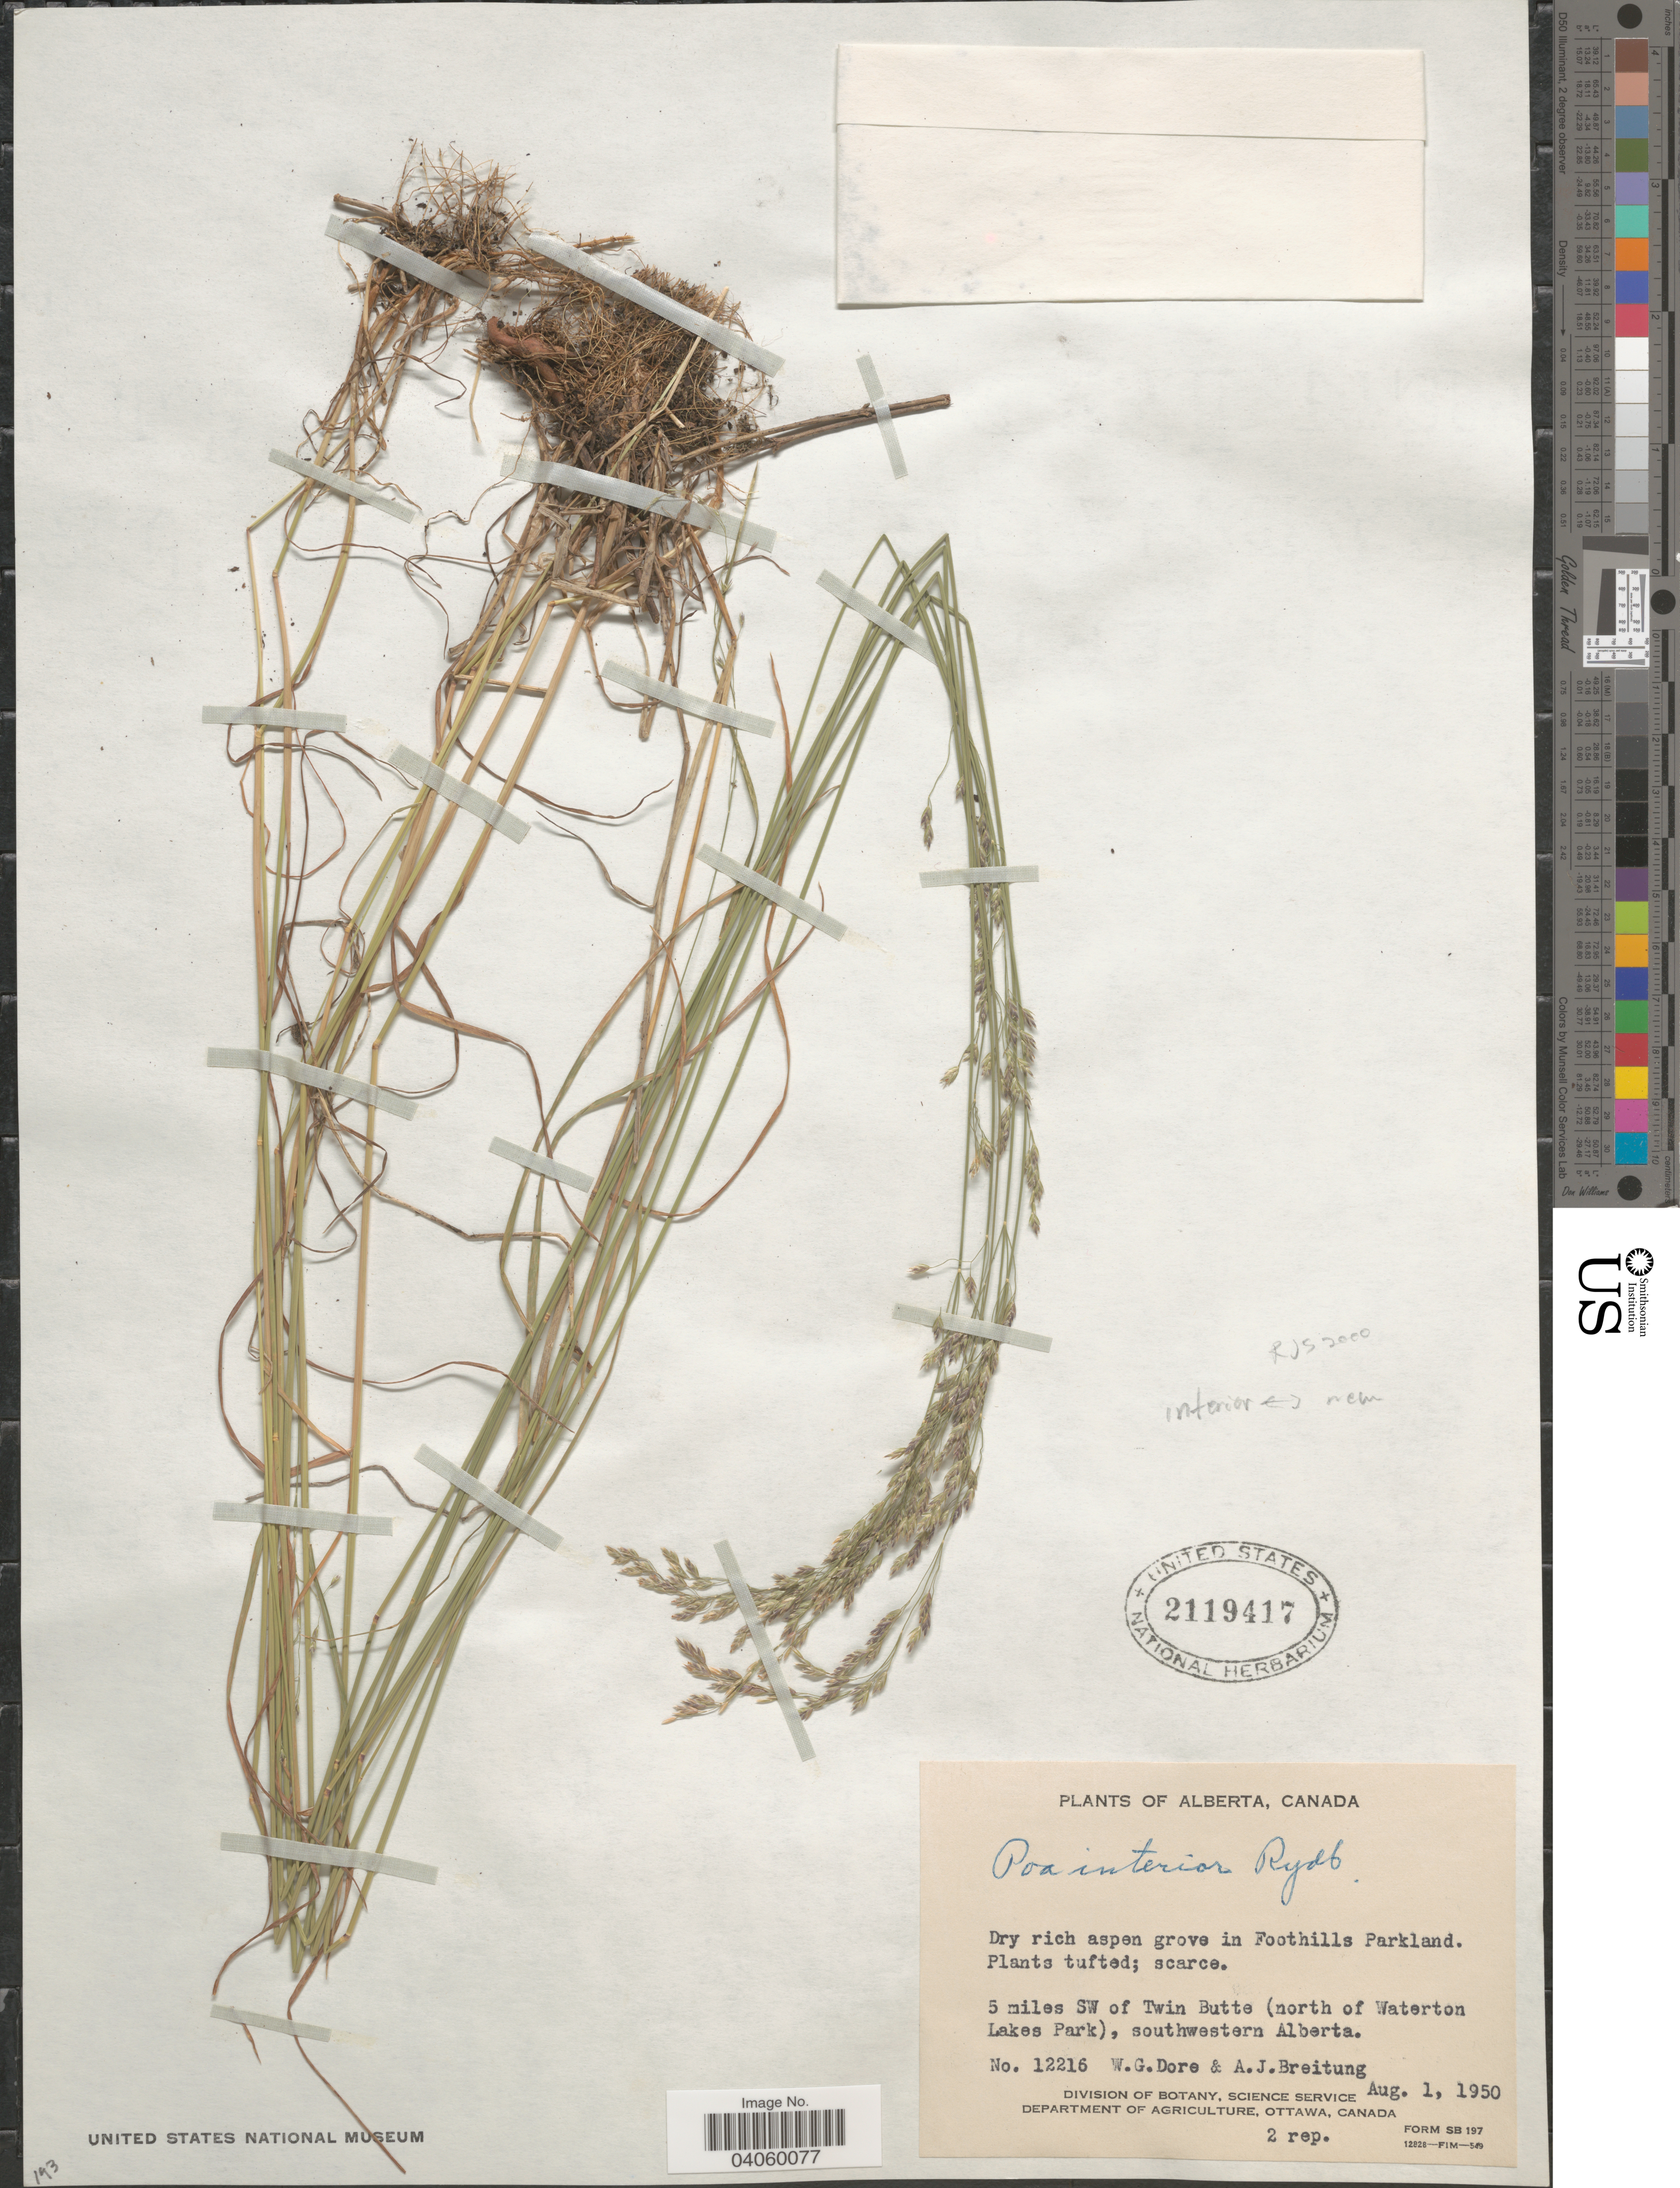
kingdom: Plantae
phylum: Tracheophyta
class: Liliopsida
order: Poales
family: Poaceae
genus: Poa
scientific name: Poa interior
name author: Rydb.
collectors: W. Dore & A. Breitung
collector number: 12216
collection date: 1950-08-01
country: Canada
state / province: Alberta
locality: In Foothills Parkland. 5 miles SW of Twin Butte (north of Waterton Lakes Park), southwestern Alberta.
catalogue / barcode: US 2119417